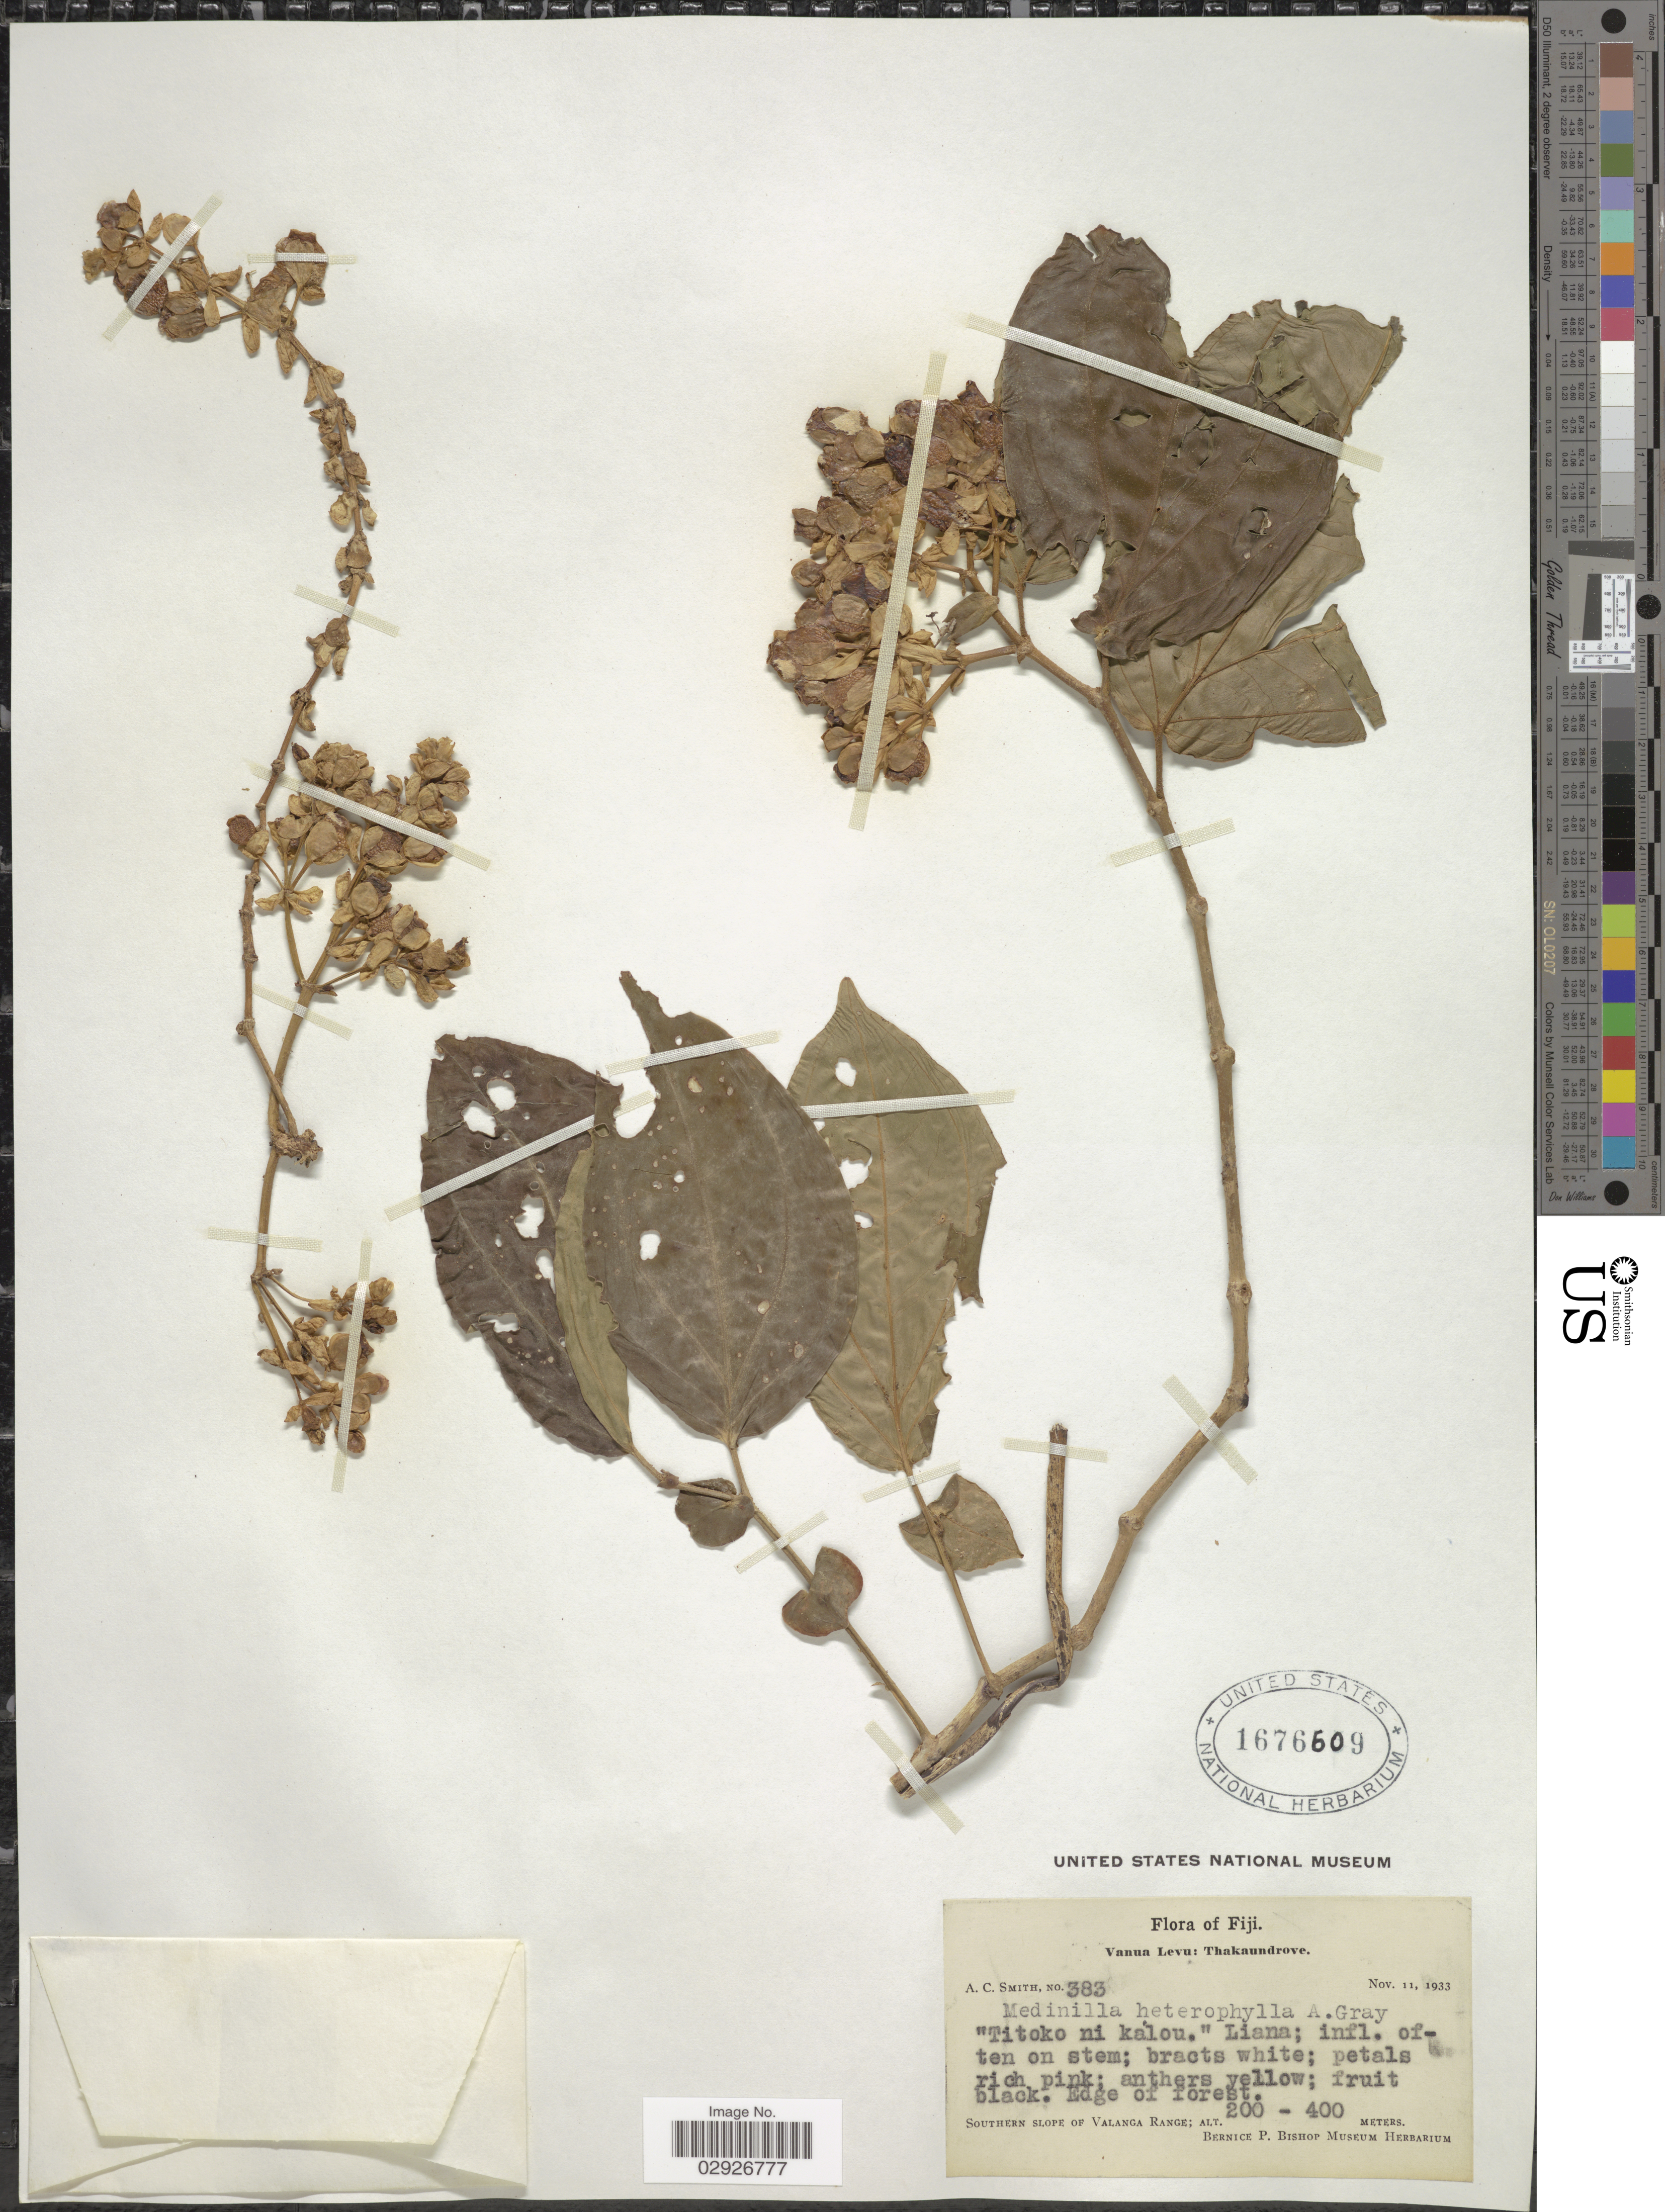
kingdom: Plantae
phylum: Tracheophyta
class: Magnoliopsida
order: Myrtales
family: Melastomataceae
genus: Medinilla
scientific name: Medinilla heterophylla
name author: A. Gray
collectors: A. C. Smith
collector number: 383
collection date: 1933-11-11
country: Fiji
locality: Vanua Levu: Thakaundrove. Southern slope of Valanga Range.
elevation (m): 200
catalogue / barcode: US 1676609